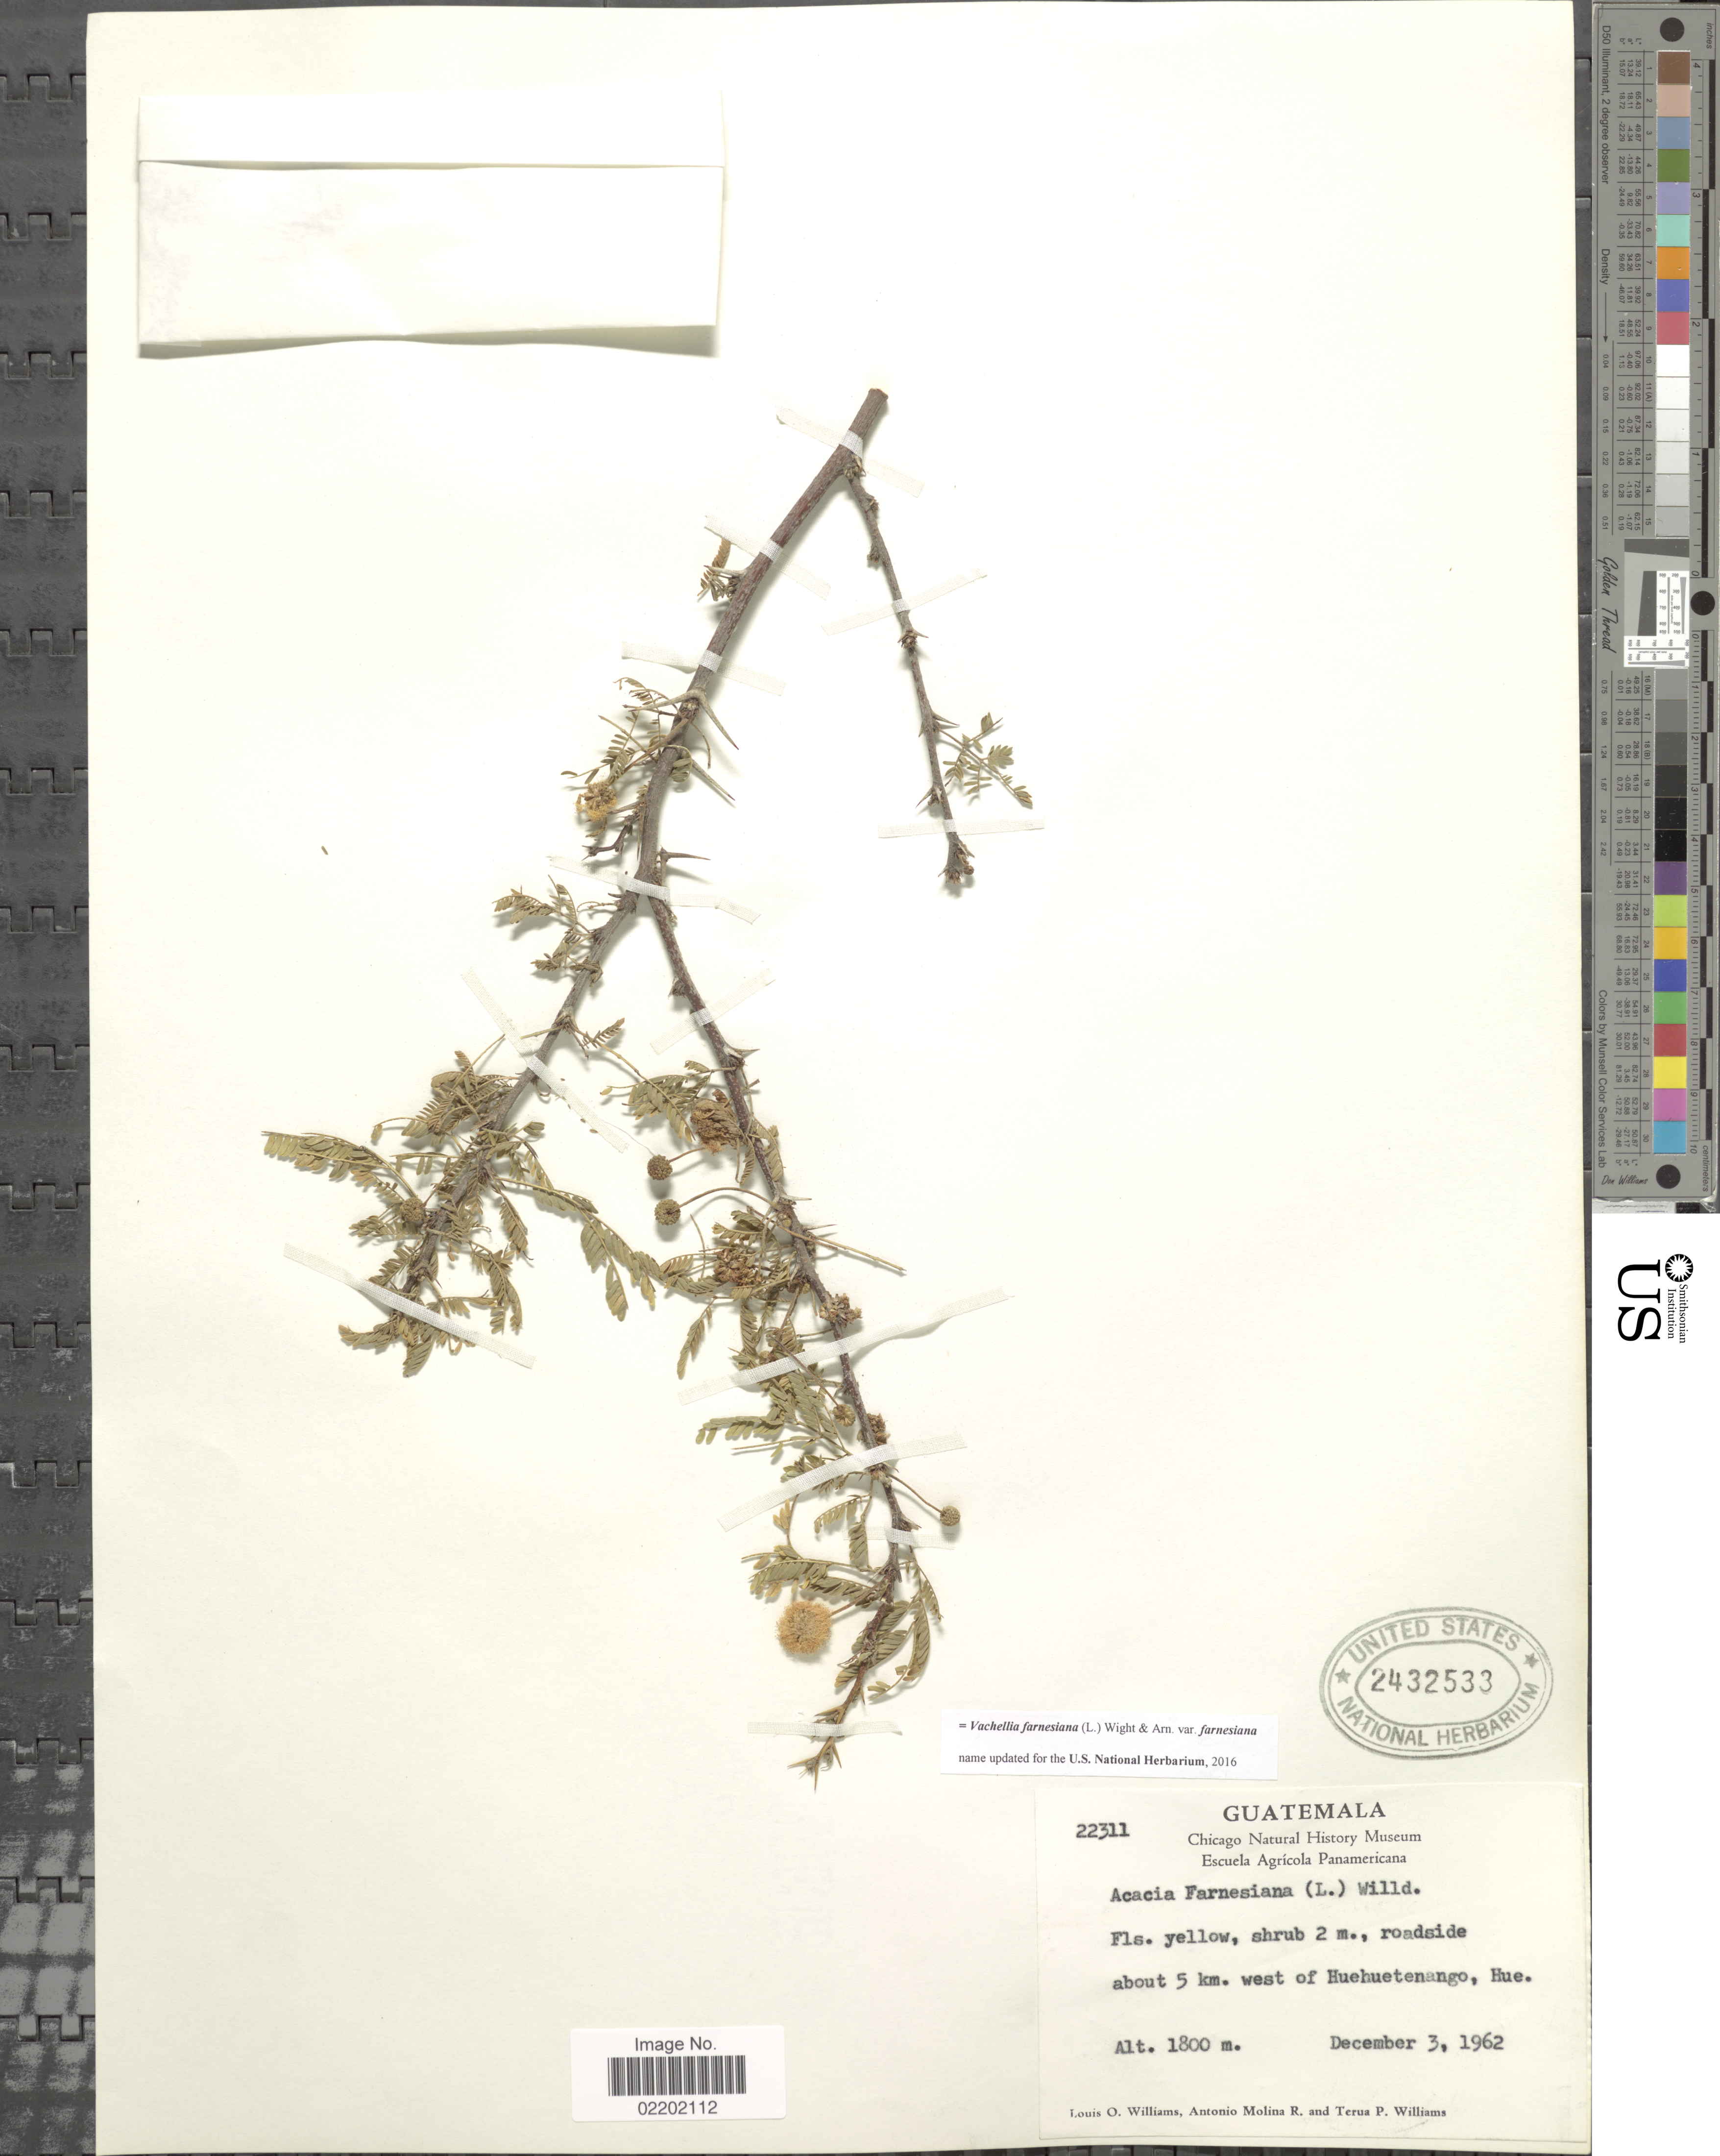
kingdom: Plantae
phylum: Tracheophyta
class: Magnoliopsida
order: Fabales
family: Fabaceae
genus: Vachellia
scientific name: Vachellia farnesiana var. farnesiana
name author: (L.) Wight & Arn.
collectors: L. O. Williams, A. Molina R. & T. P. Williams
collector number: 22311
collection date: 1962-12-03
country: Guatemala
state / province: Huehuetenango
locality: Roadside about 5 km west of Huehuetenango, Hue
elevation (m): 1800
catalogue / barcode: US 2432533